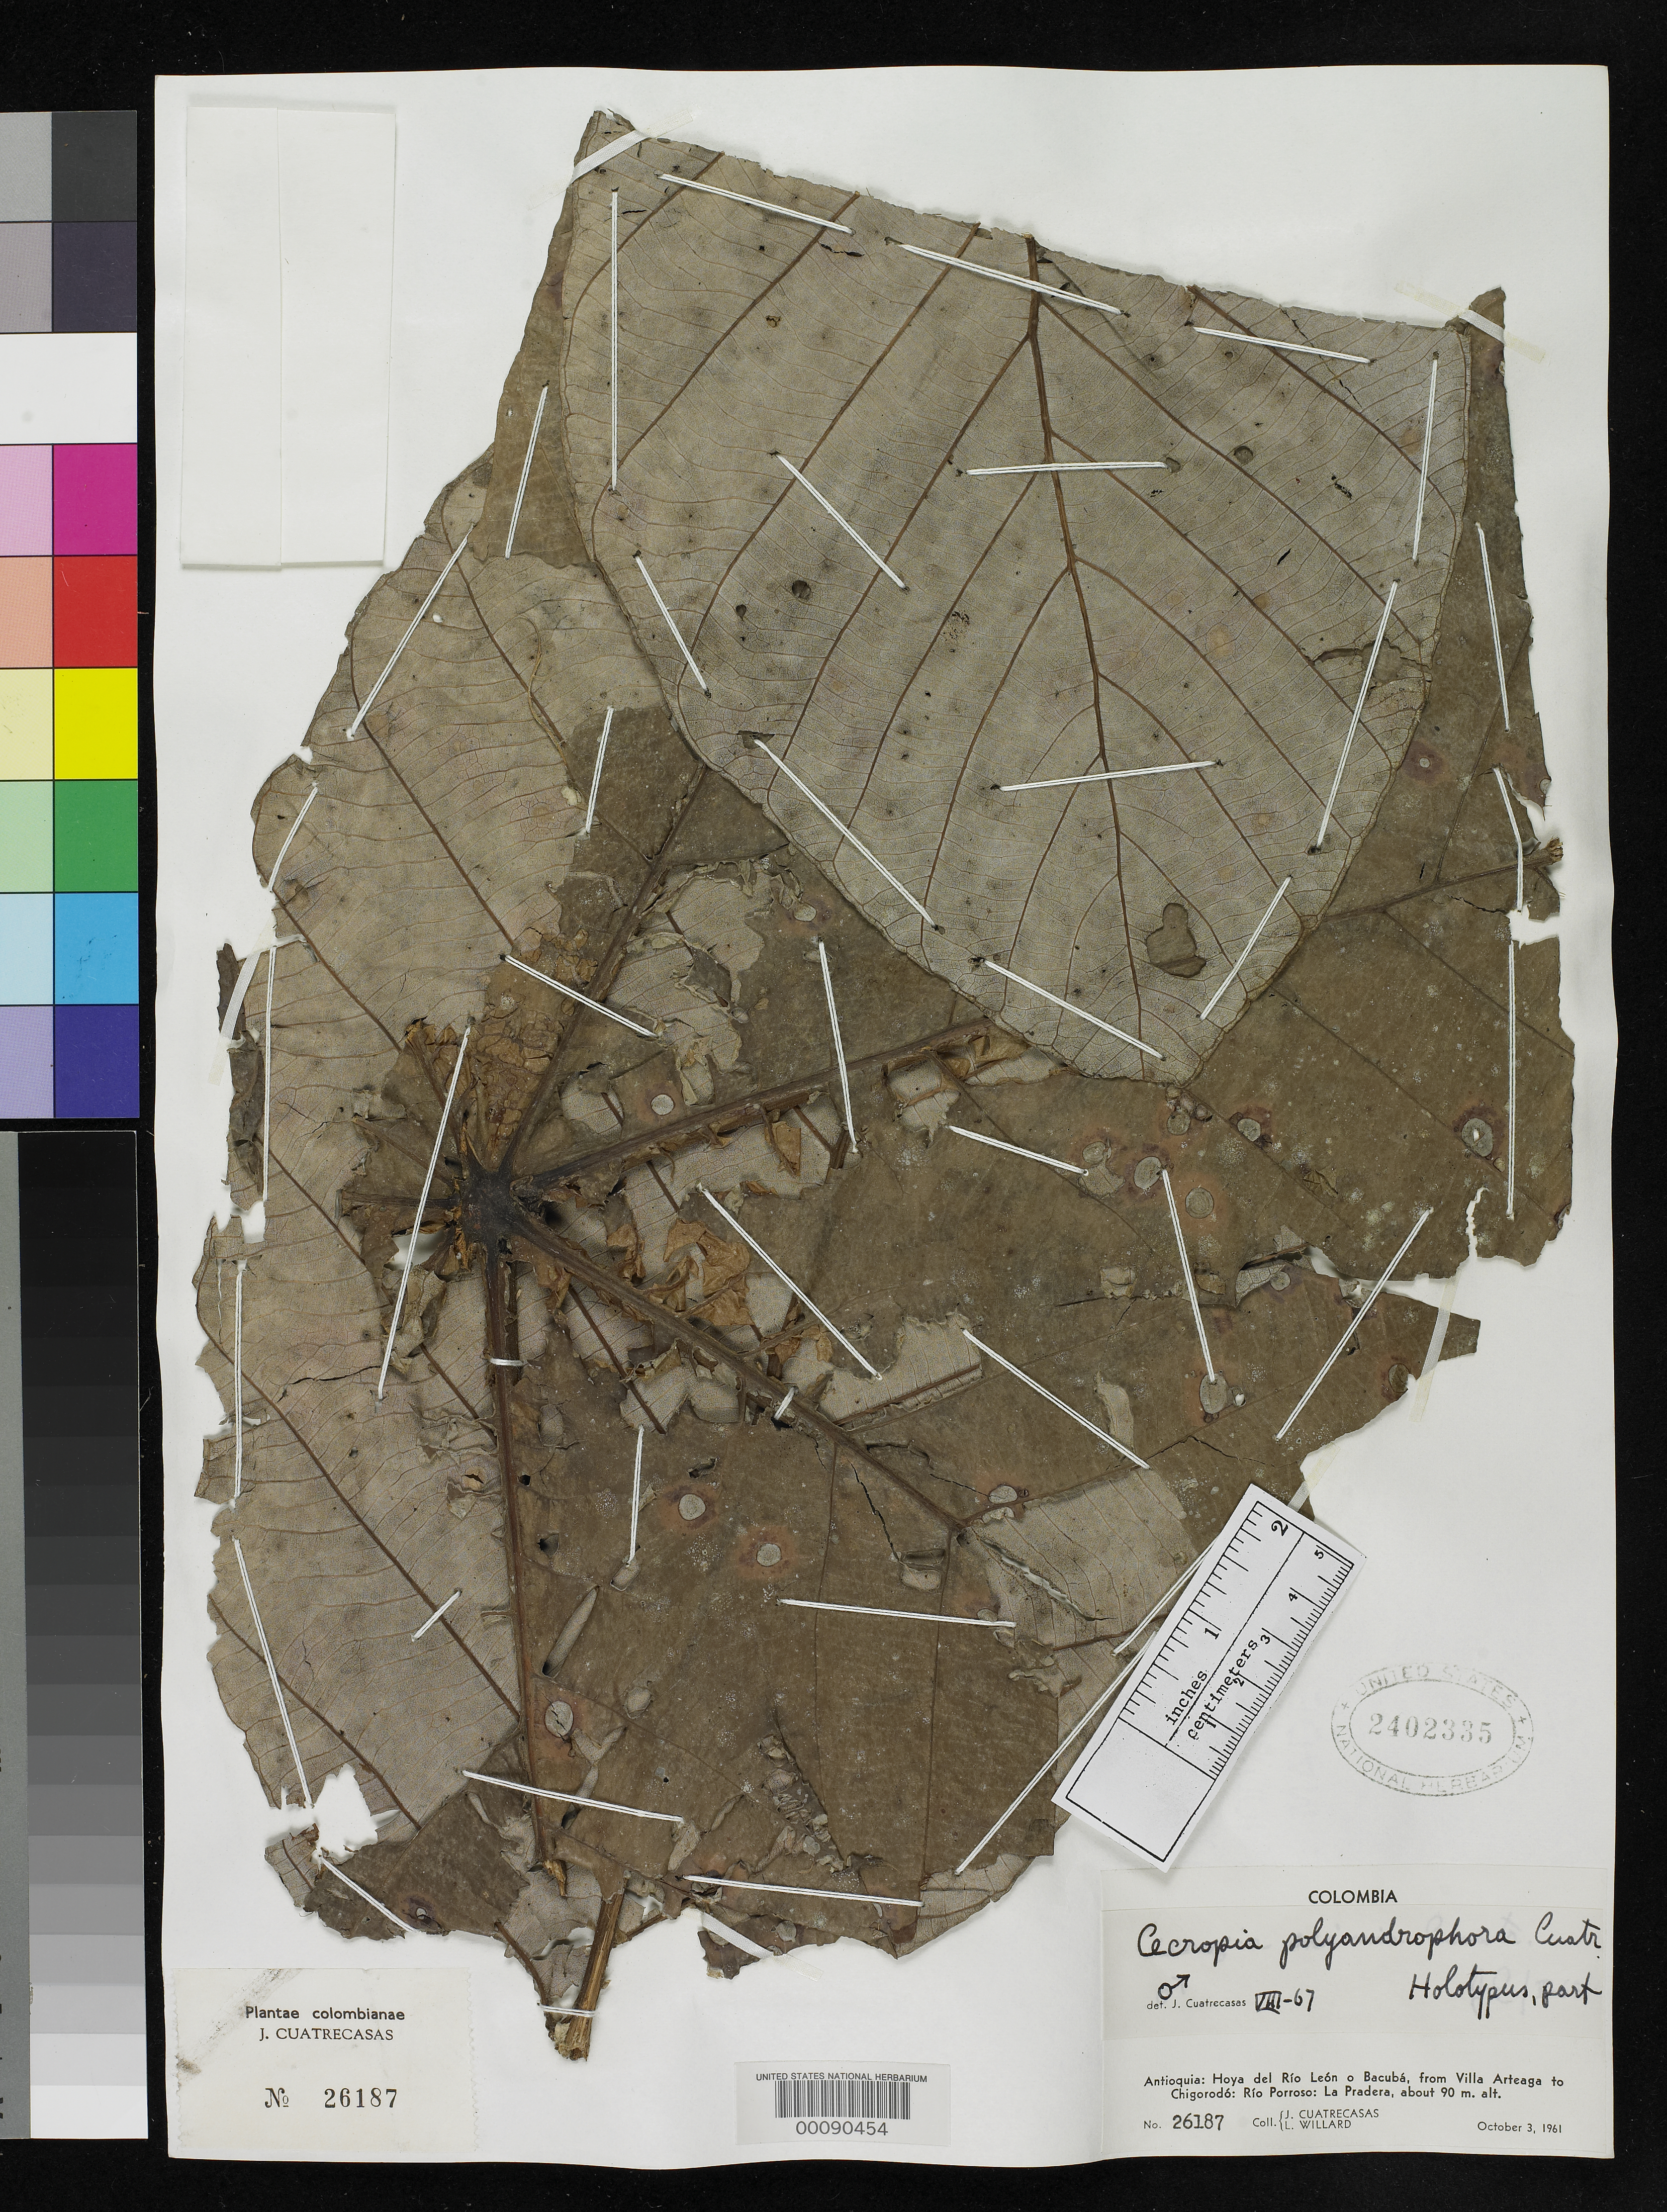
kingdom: Plantae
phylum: Tracheophyta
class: Magnoliopsida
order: Rosales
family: Urticaceae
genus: Cecropia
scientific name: Cecropia polyandrophora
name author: Cuatrec.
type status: Holotype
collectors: J. Cuatrecasas & L. Willard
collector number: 26187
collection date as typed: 03 Oct 1961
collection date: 1961-10-03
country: Colombia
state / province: Antioquia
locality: Hoya del Rio Leon o Bacuba, from Villa Arteaga to CHigordo, Rio Porroso, La Pradera.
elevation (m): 90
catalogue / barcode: US 2402335